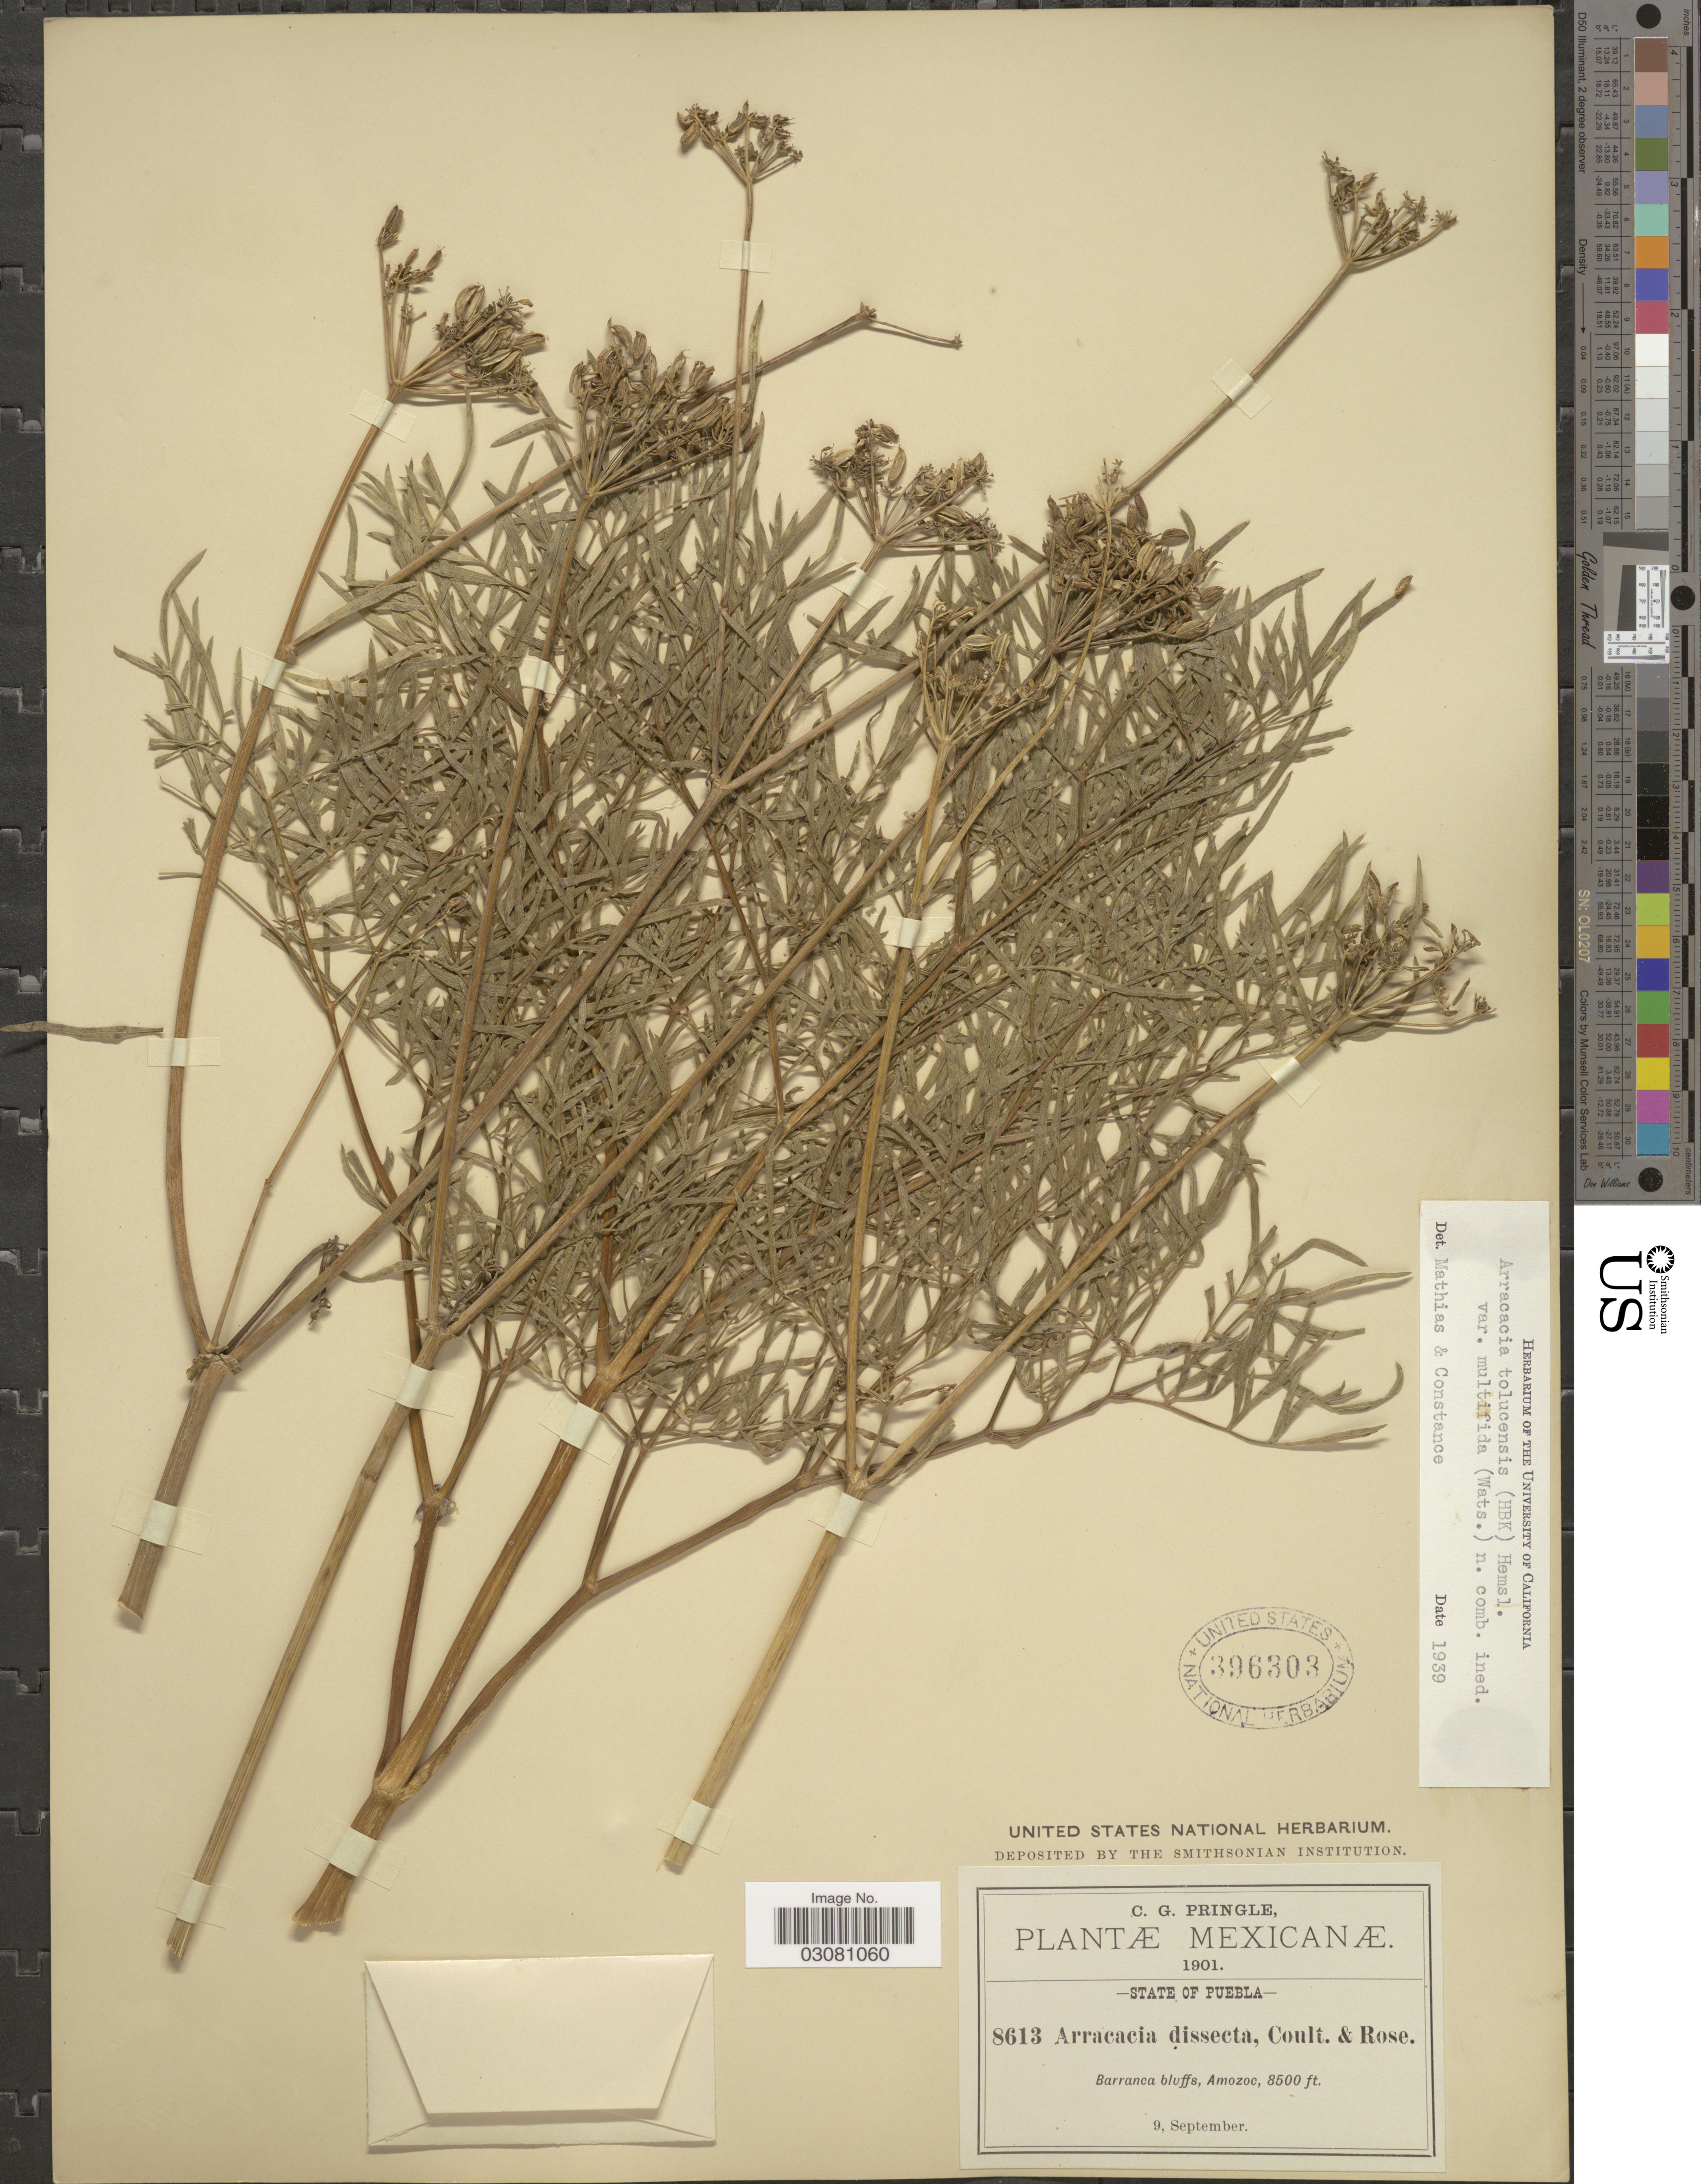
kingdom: Plantae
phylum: Tracheophyta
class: Magnoliopsida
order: Apiales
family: Apiaceae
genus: Arracacia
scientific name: Arracacia tolucensis var. multifida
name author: (S. Watson) Mathias & Constance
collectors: C. G. Pringle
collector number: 8613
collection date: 1901-09-09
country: Mexico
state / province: Puebla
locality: State of Puebla. Barranca bluffs, Amozoc.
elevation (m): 2591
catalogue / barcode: US 396303